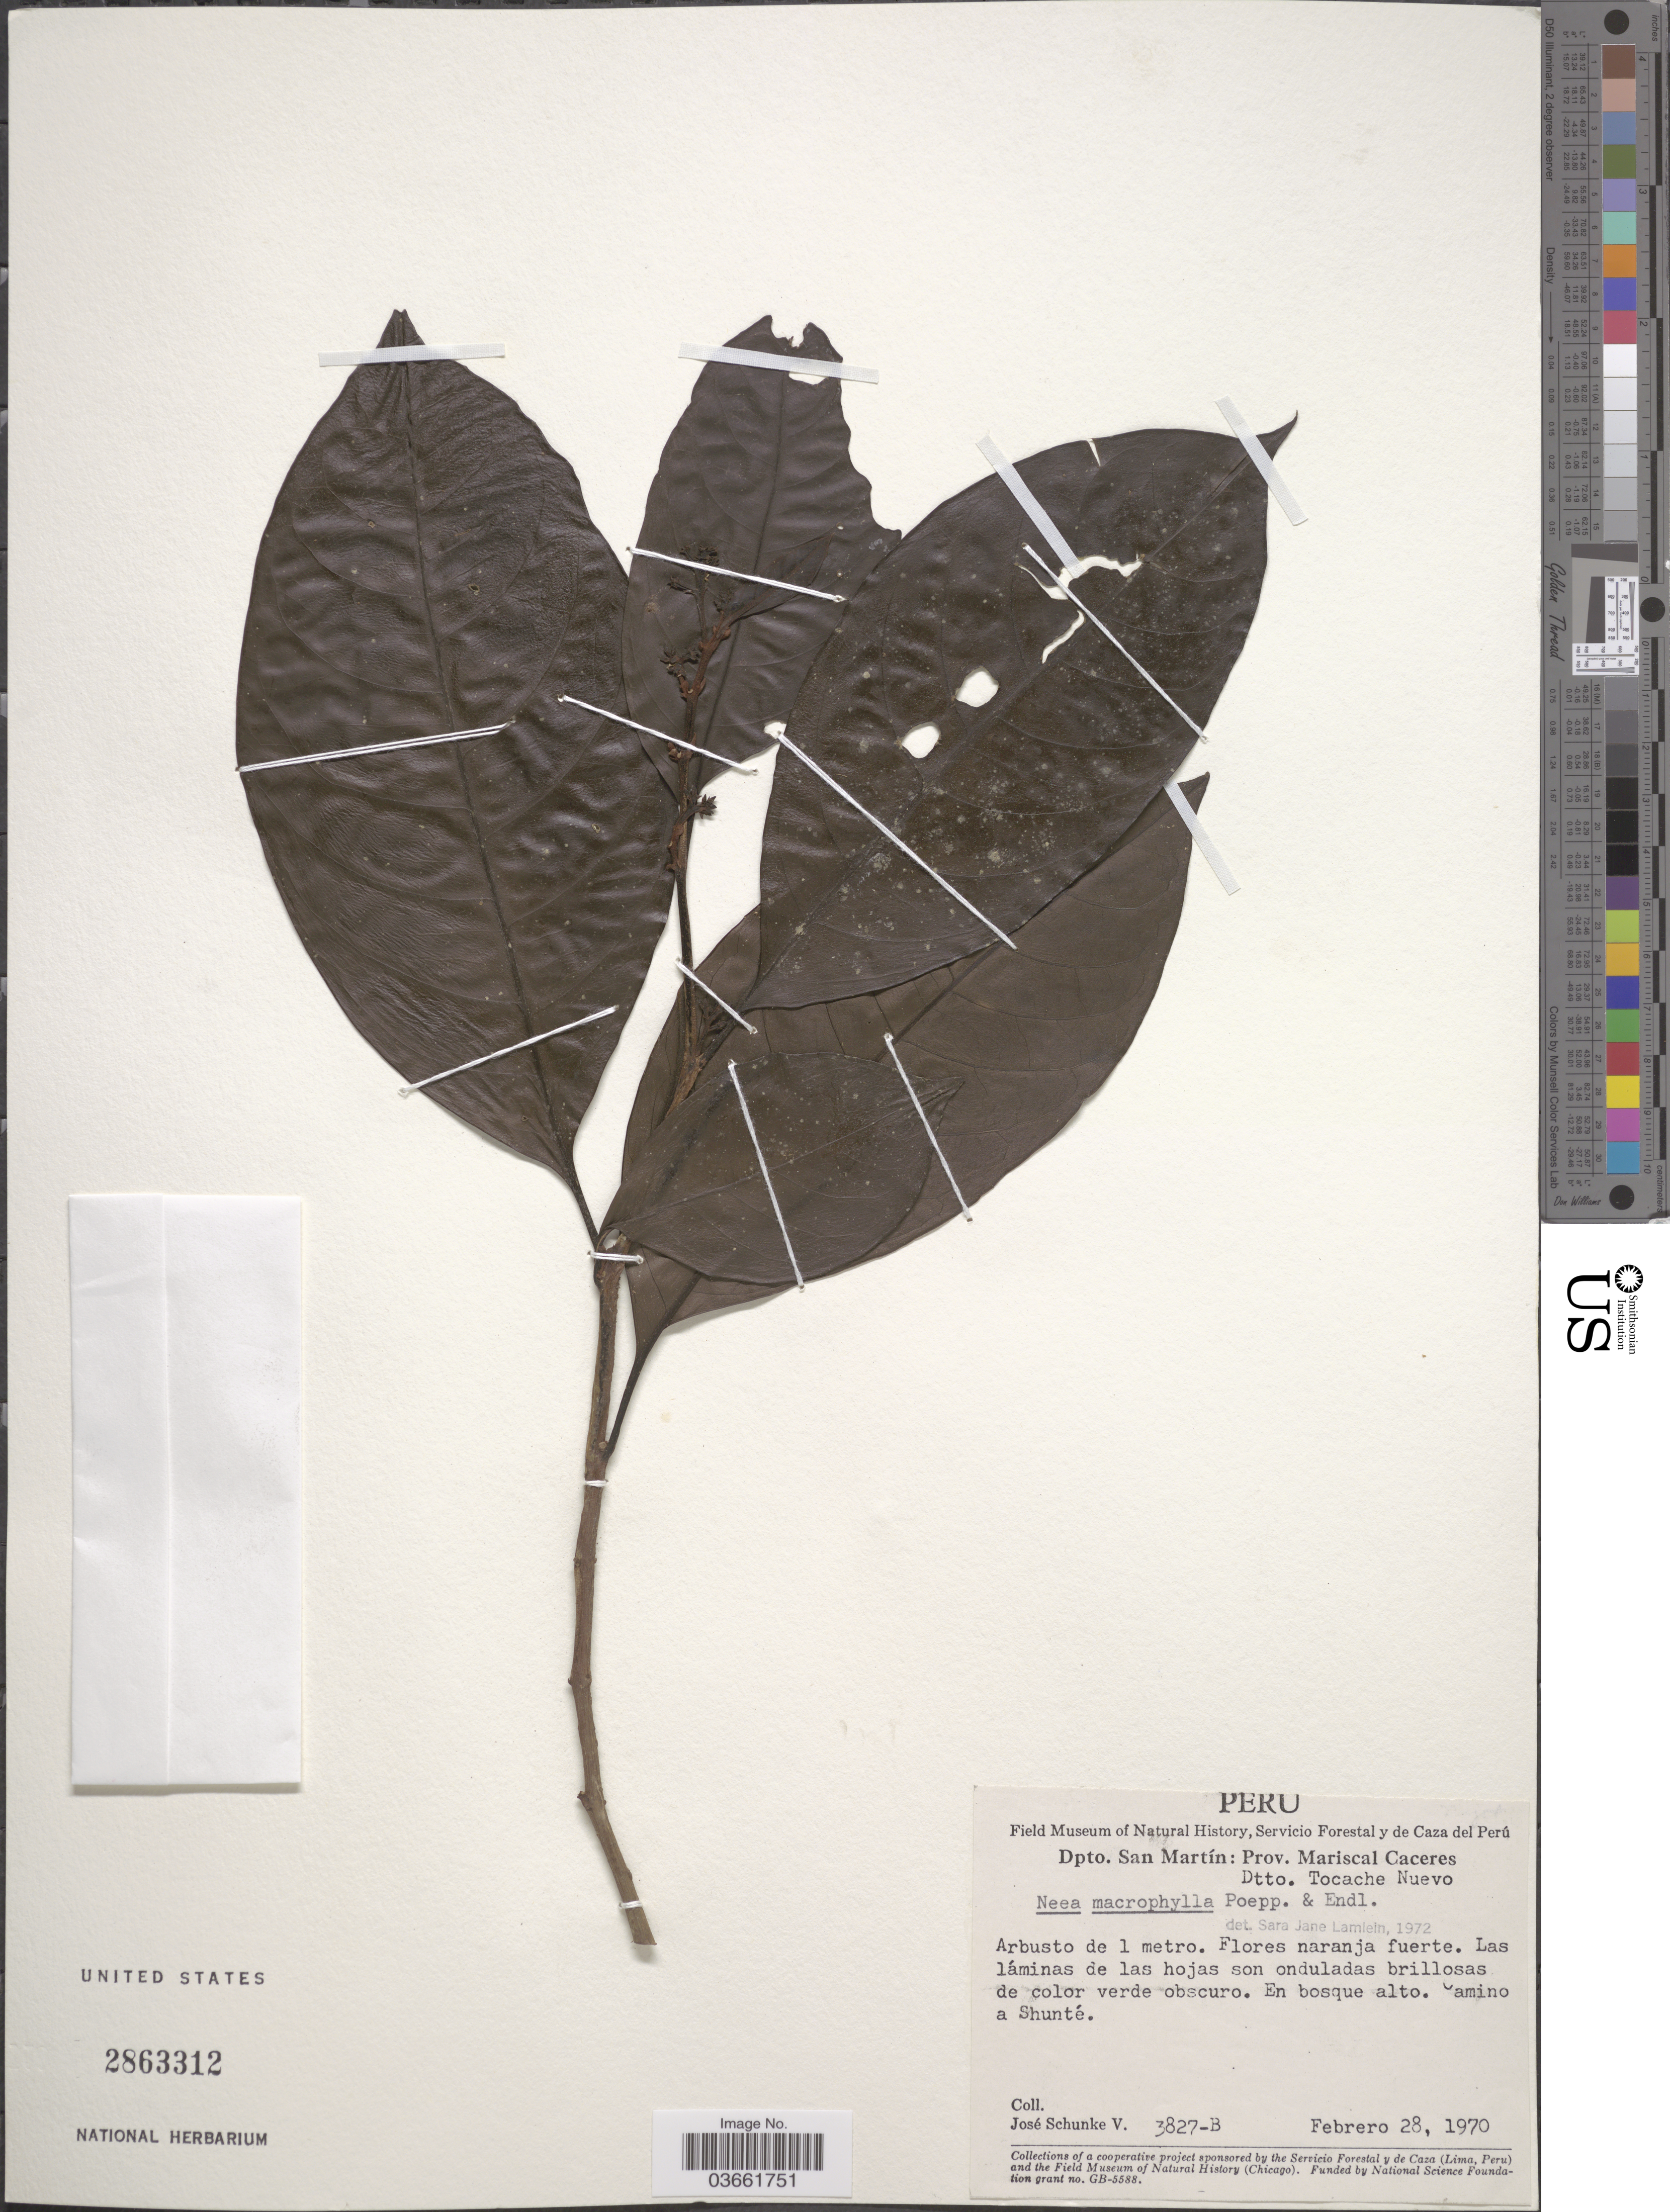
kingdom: Plantae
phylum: Tracheophyta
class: Magnoliopsida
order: Caryophyllales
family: Nyctaginaceae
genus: Neea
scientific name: Neea macrophylla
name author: Britton ex Rusby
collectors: J. Schunke Vigo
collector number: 3827-B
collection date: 1970-02-28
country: Peru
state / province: San Martín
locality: Dpto. San Martín: Prov. Mariscal Caceres, Dtto. Tocache Nuevo. Camino a Shunté.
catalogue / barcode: US 2863312